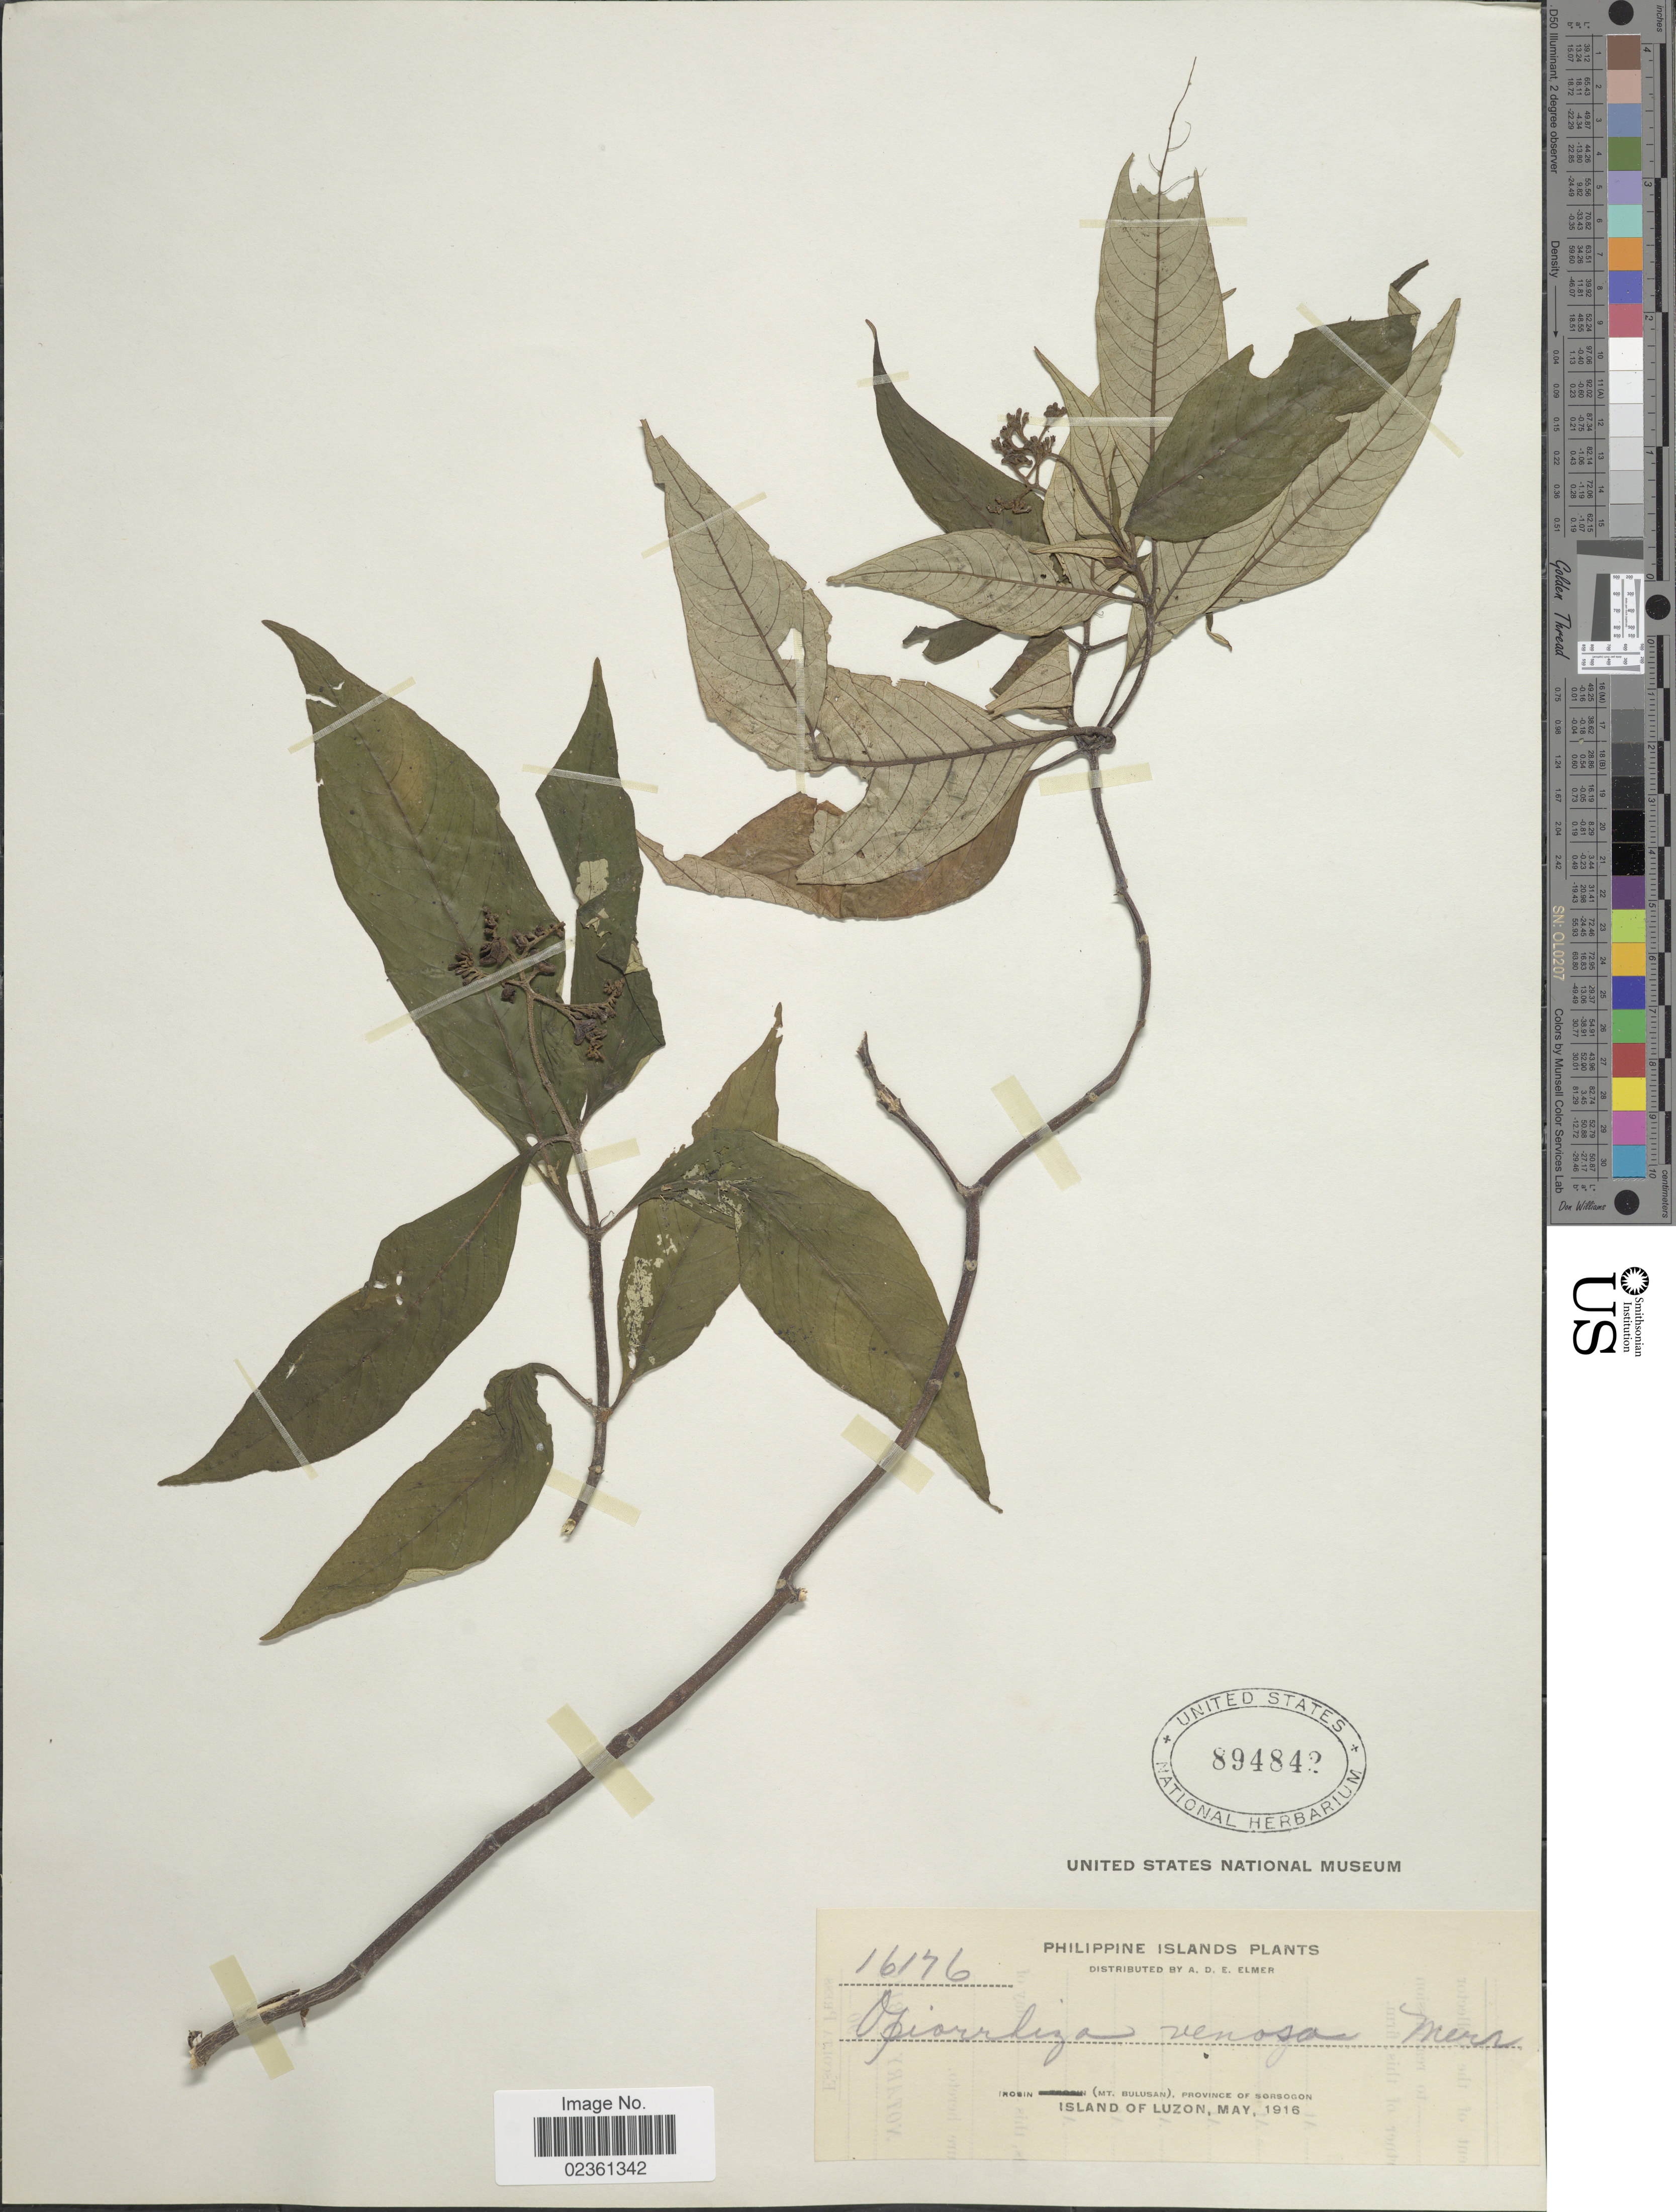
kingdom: Plantae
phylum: Tracheophyta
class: Magnoliopsida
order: Gentianales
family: Rubiaceae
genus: Ophiorrhiza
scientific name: Ophiorrhiza venosa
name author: Merr.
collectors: A. D. E. Elmer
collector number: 16176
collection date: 1916-05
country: Philippines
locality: Philippine Islands, Irosin (Mt. Bulusan), Province of Sorsogon, Island of Luzon.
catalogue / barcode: US 894842